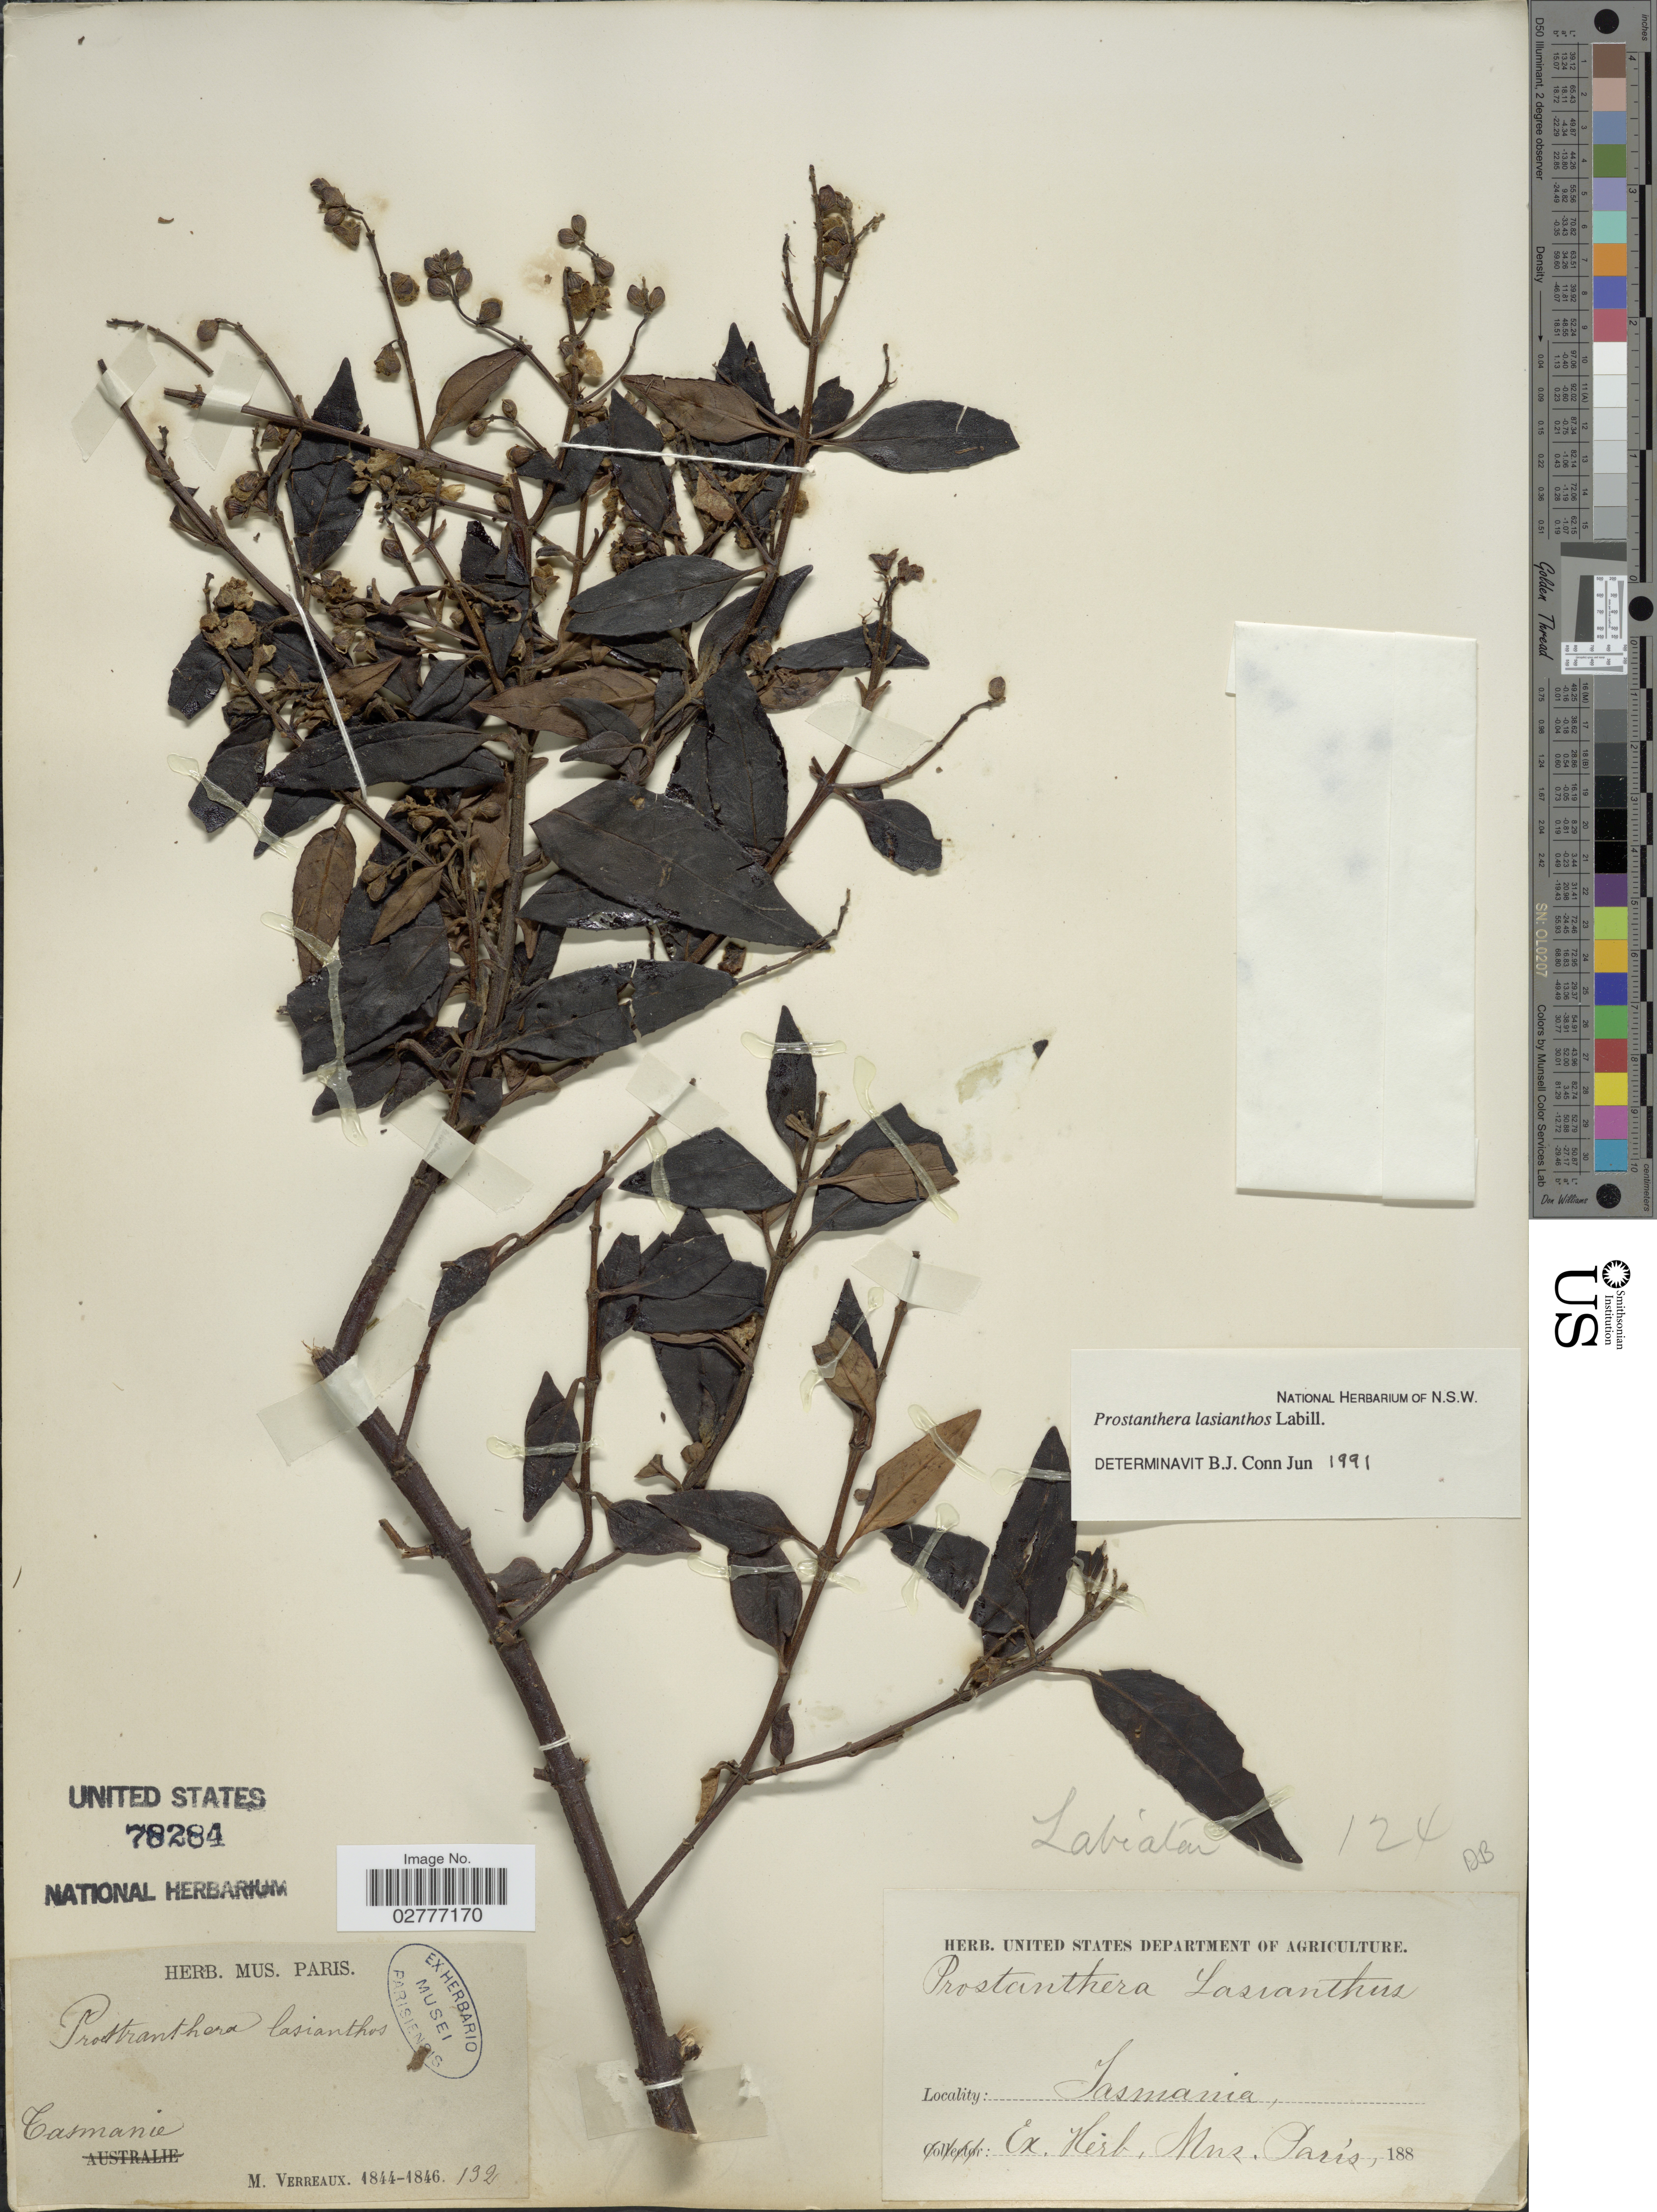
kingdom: Plantae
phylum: Tracheophyta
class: Magnoliopsida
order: Lamiales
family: Lamiaceae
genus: Prostanthera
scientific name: Prostanthera lasianthos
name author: Labill.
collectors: M. Verreaux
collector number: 132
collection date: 1844/1846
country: Australia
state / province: Tasmania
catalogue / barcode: US 78284